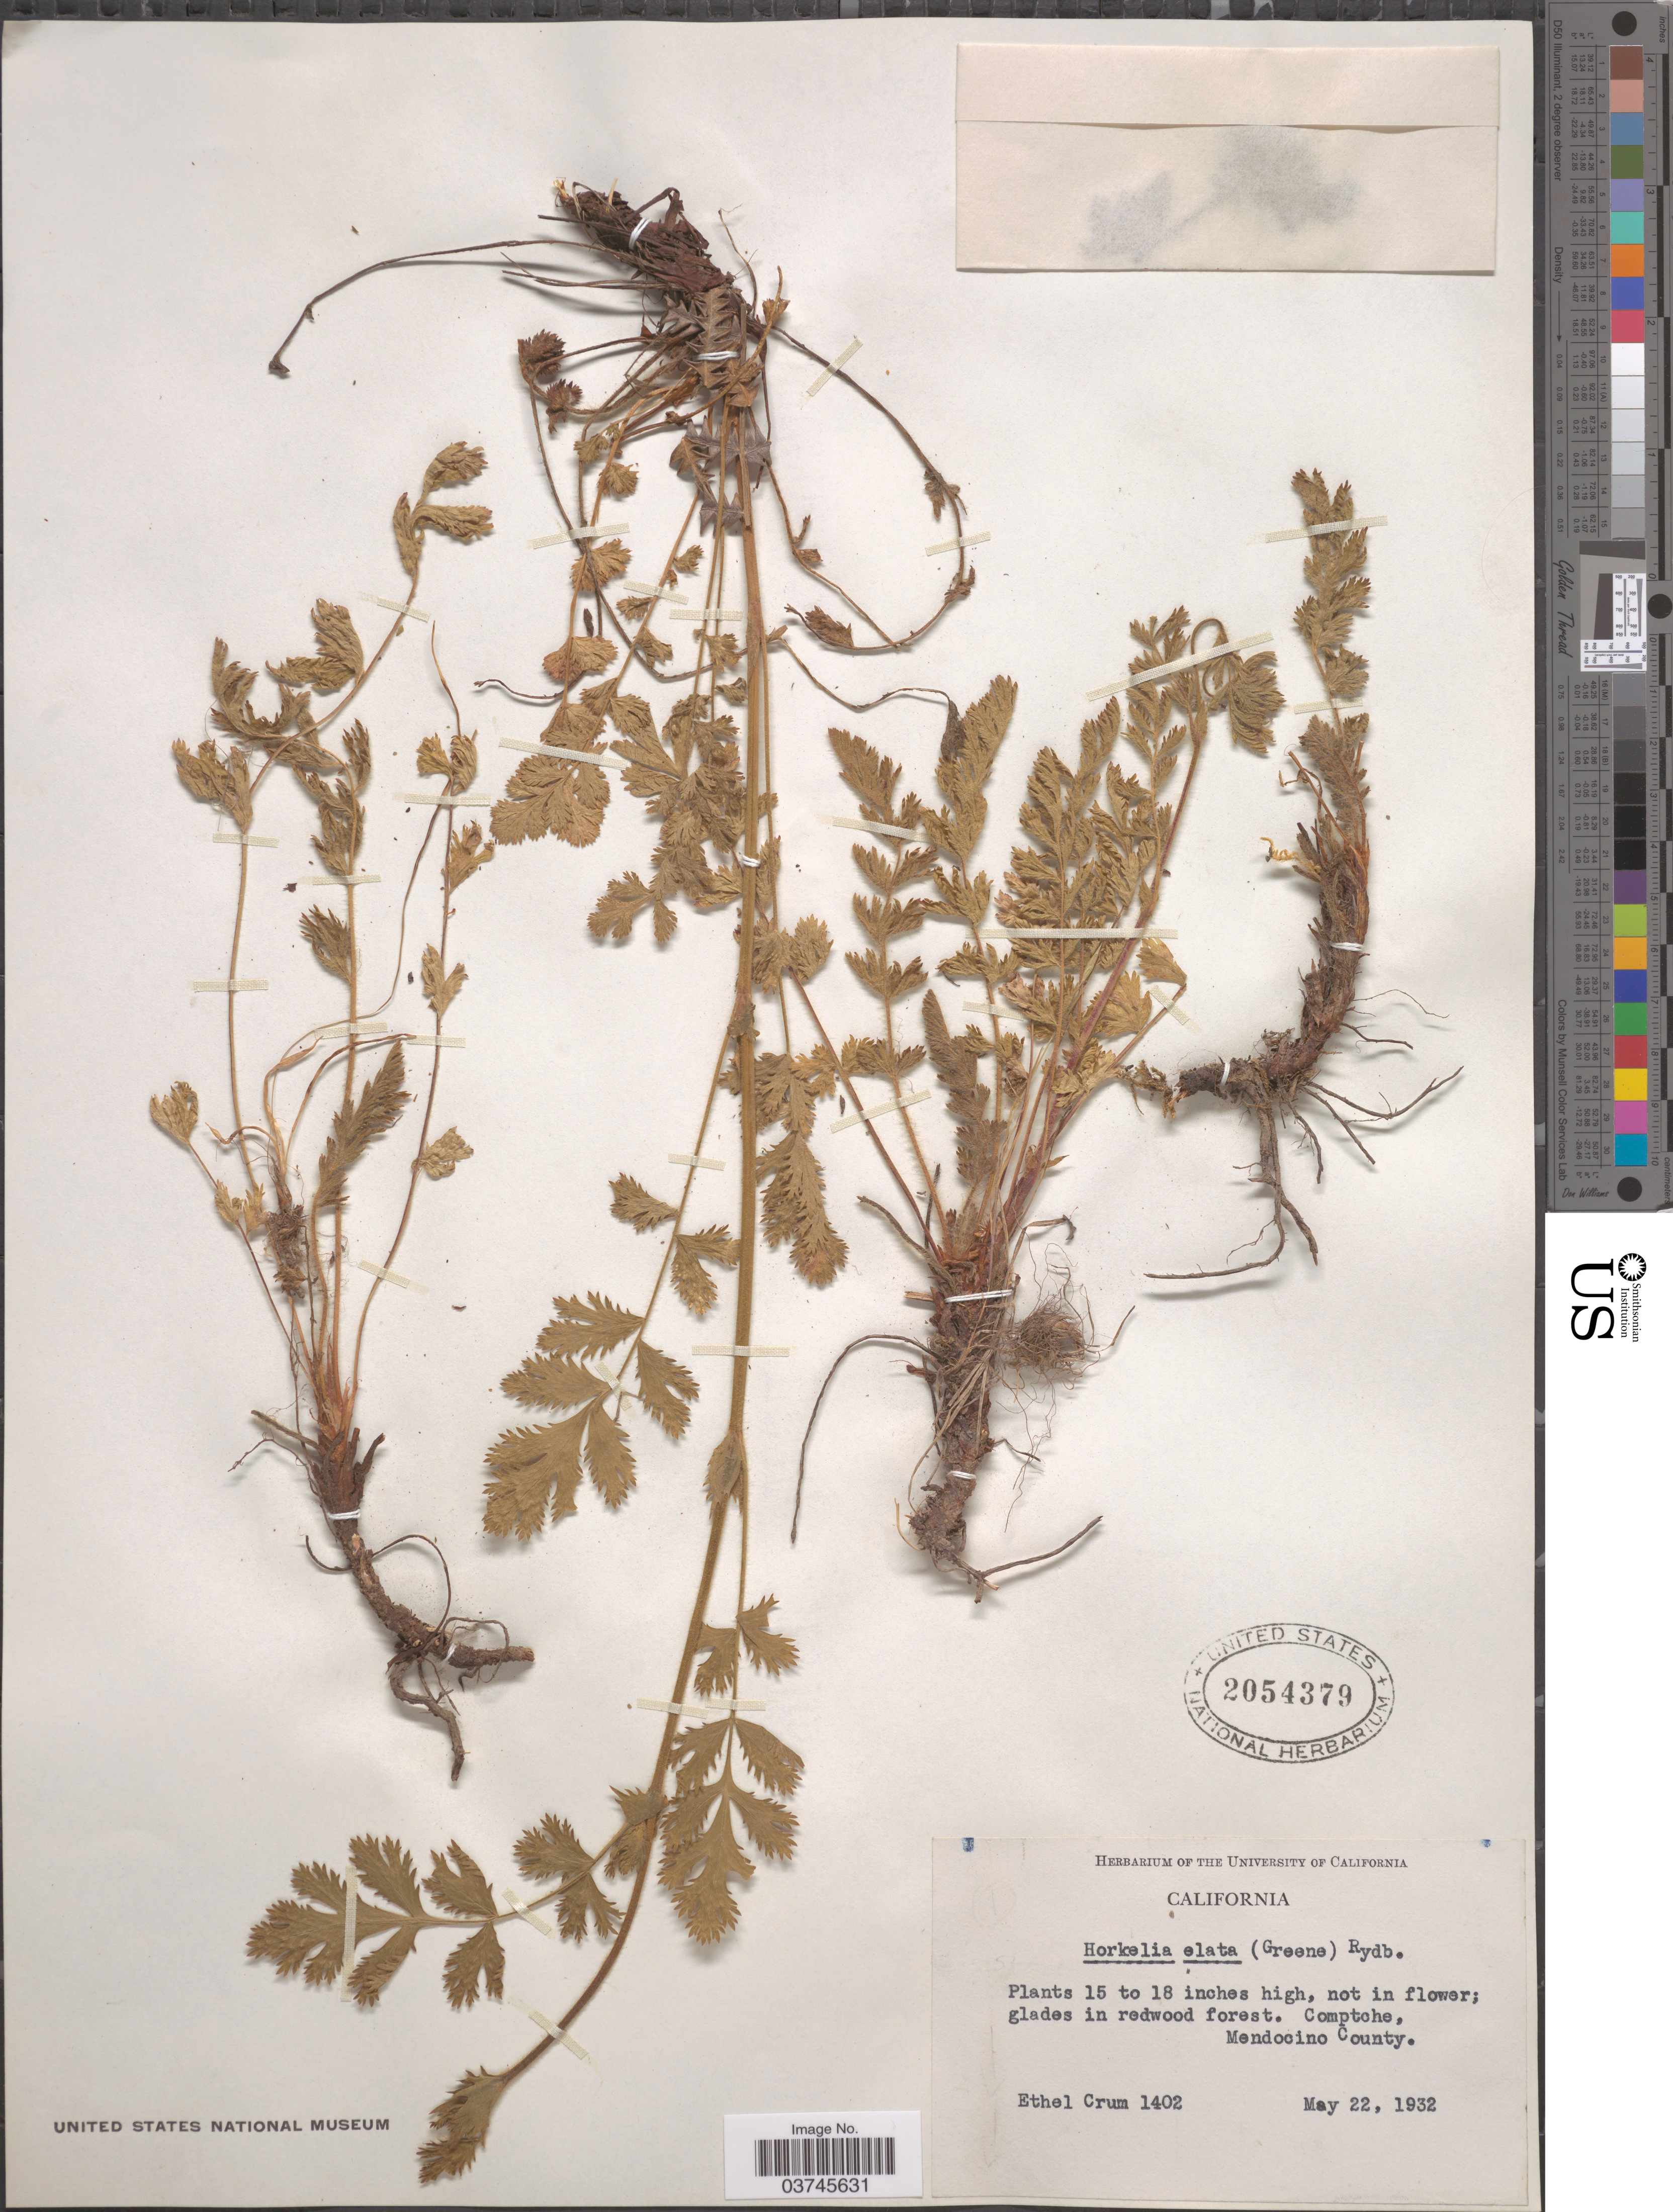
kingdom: Plantae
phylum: Tracheophyta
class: Magnoliopsida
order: Rosales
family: Rosaceae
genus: Potentilla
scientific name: Potentilla californica var. elata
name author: Greene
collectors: E. K. Crum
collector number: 1402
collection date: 1932-05-22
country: United States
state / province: California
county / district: Mendocino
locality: Comptche, Mendocino County.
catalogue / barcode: US 2054379